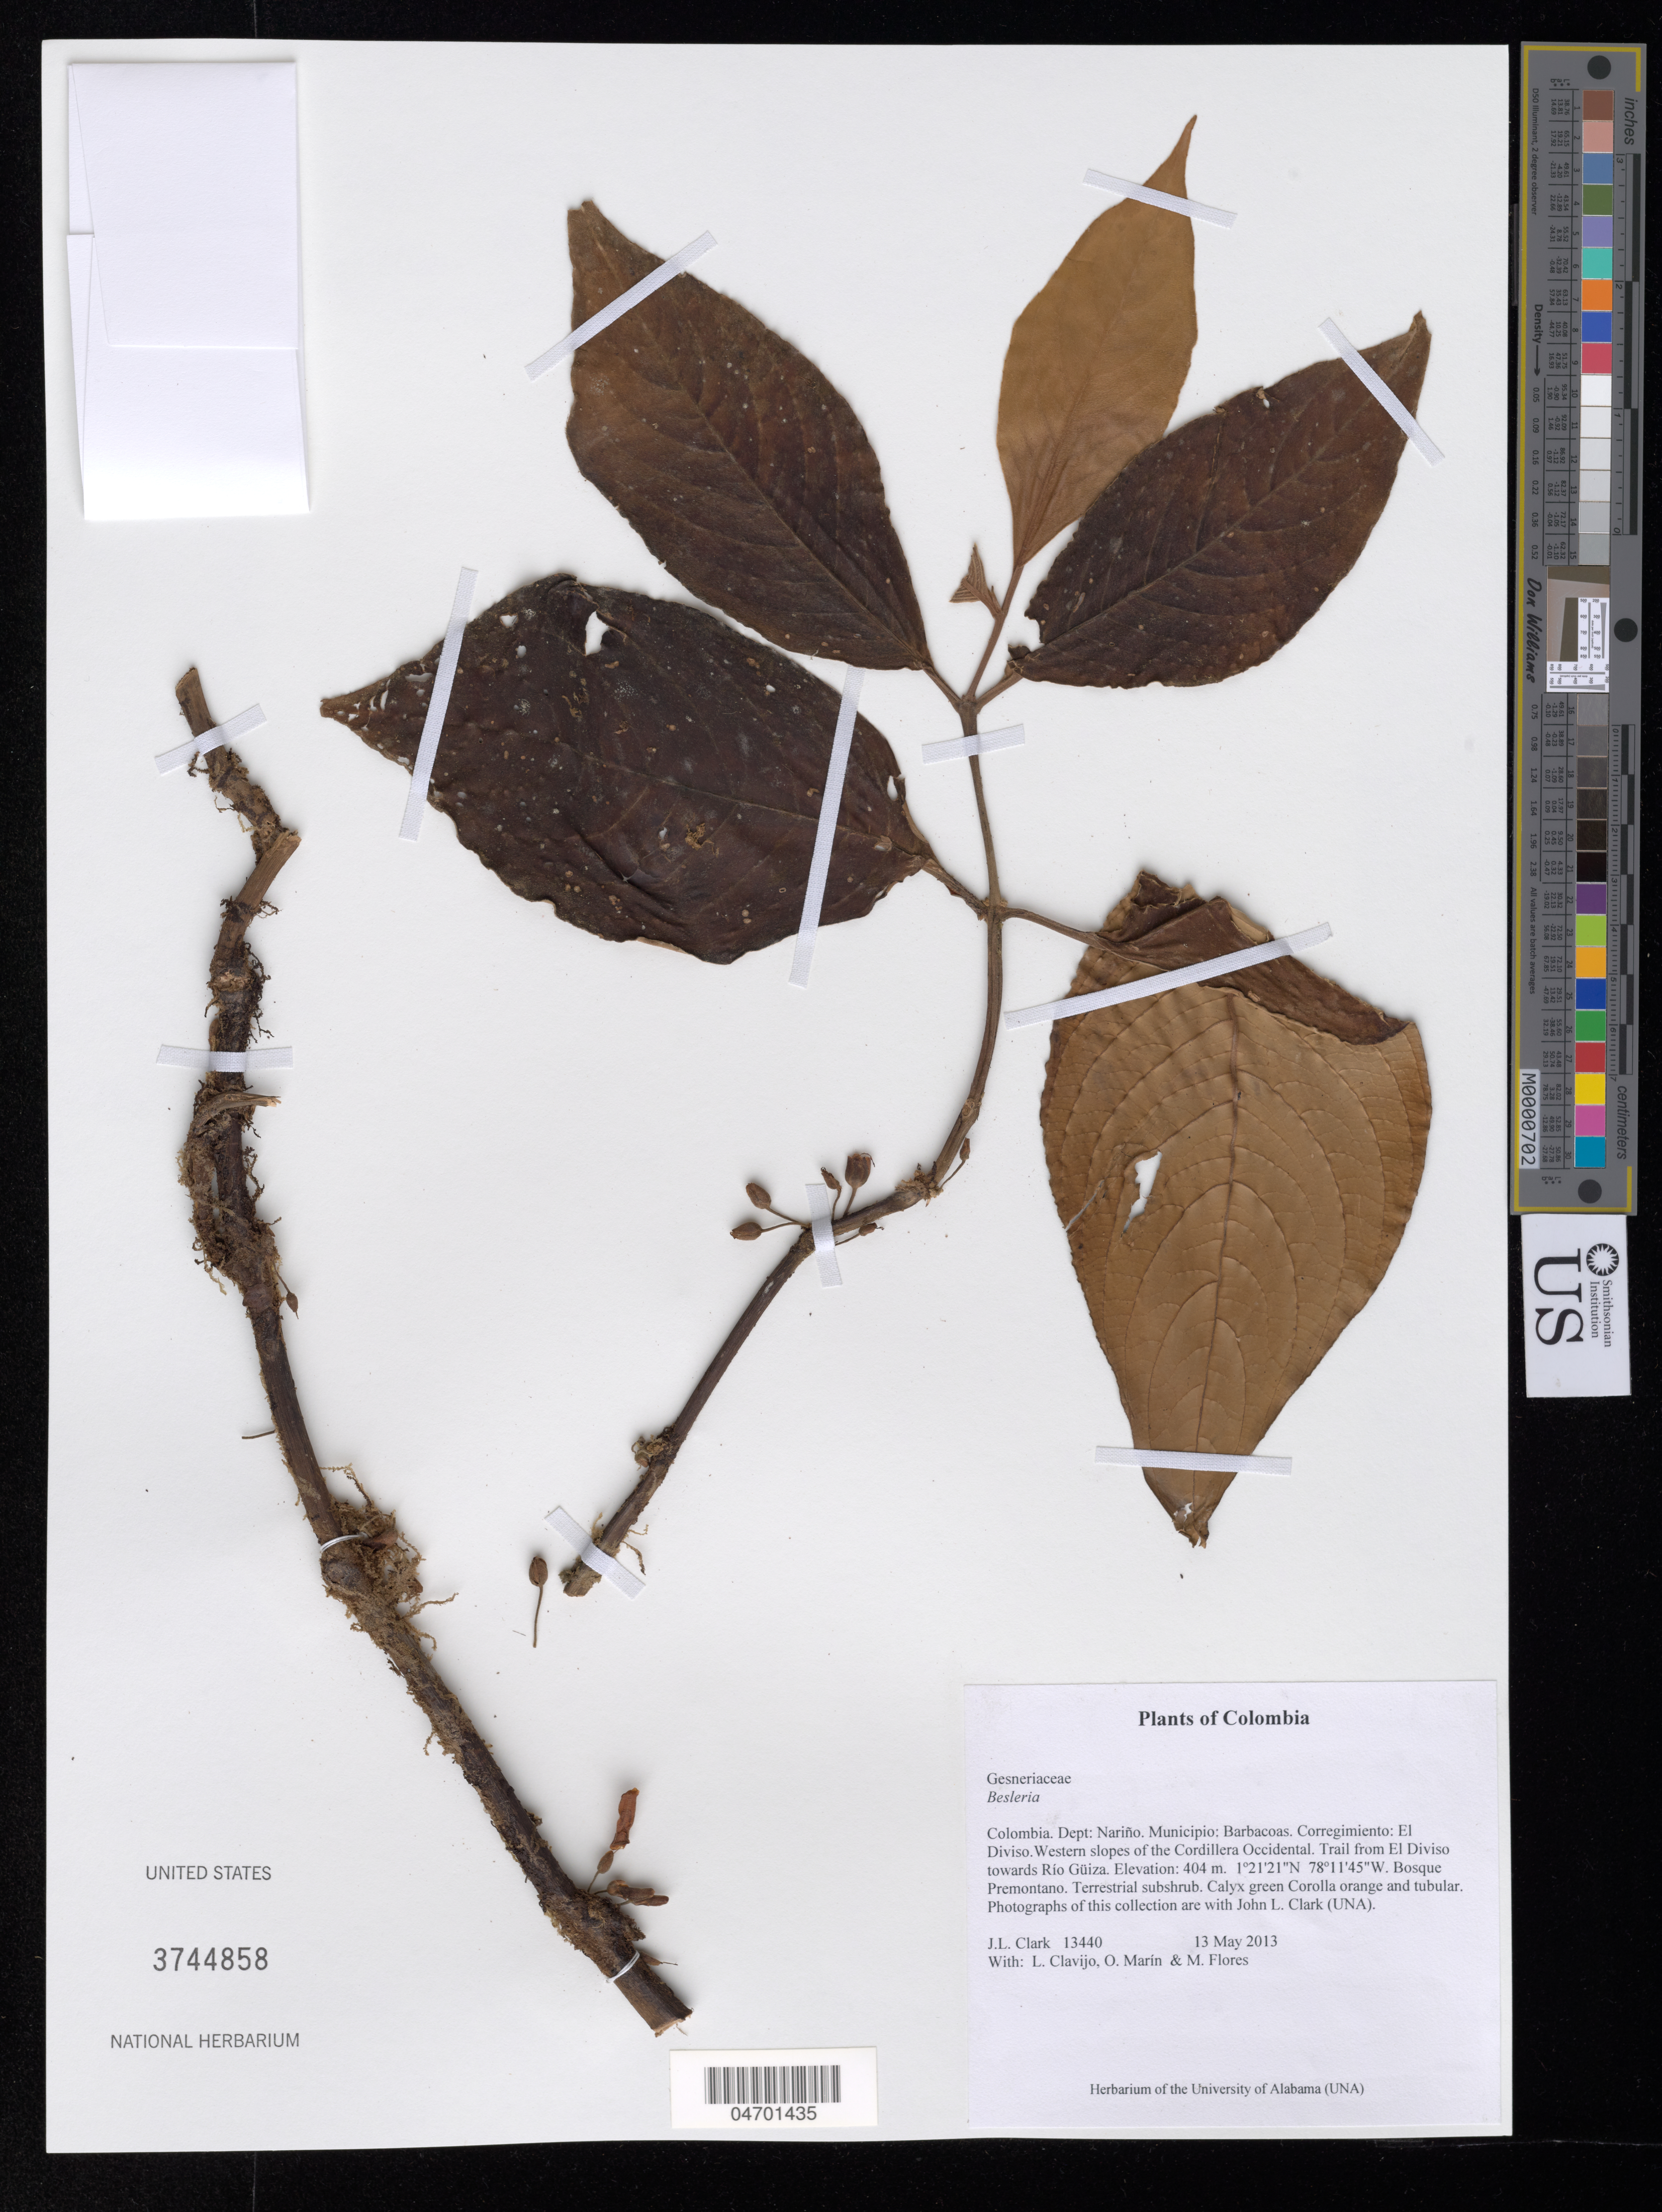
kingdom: Plantae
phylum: Tracheophyta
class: Magnoliopsida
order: Lamiales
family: Gesneriaceae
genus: Besleria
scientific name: Besleria sp.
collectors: J. L. Clark, L. Clavijo, J. Howieson & M. Flores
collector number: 13440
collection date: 2013-05-13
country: Colombia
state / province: Nariño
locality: Dept: Nariño. Municipio: Barbacoas. Corregimiento: El Diviso. Western slopes of the Cordillera Occidental. Trail from El Diviso towards Río Güiza.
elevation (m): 404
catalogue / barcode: US 3744858